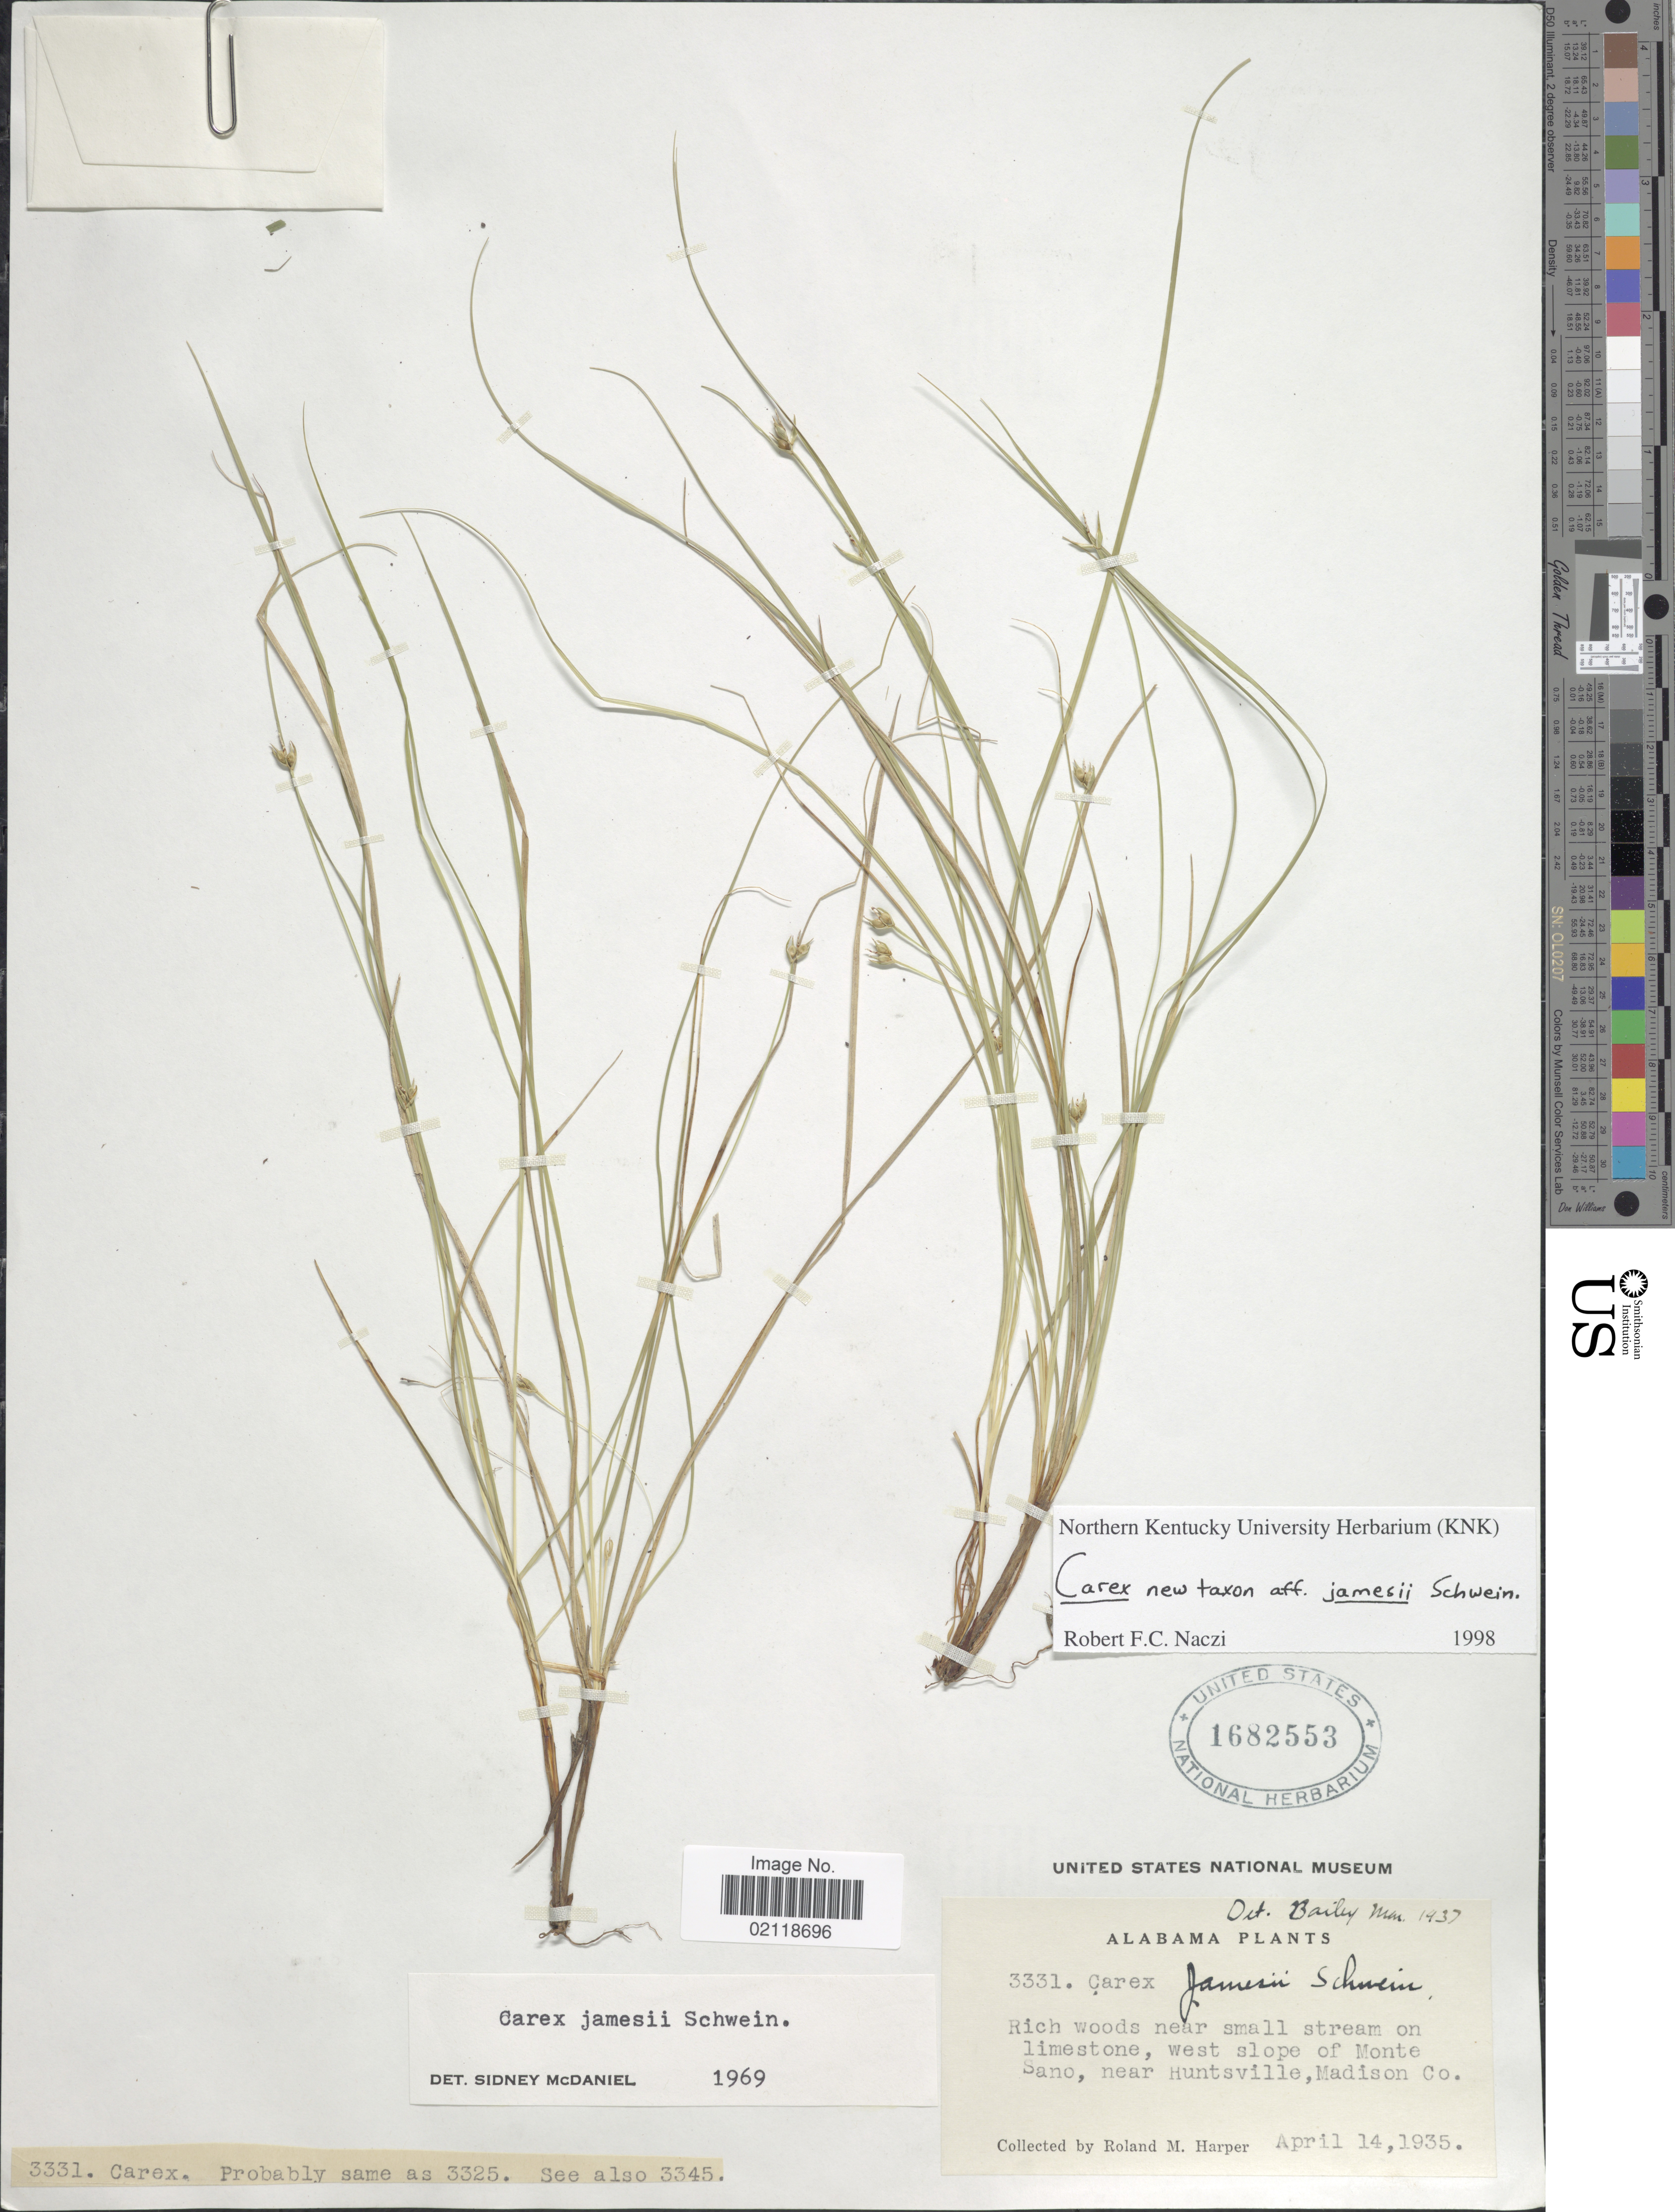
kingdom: Plantae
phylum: Tracheophyta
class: Liliopsida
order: Poales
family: Cyperaceae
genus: Carex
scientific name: Carex jamesii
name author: Schwein.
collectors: R. M. Harper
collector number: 3331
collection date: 1935-04-14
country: United States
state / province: Alabama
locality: Rich woods near small stream on limestone, west slope of Monte Sano, near Huntsville, Madison Co.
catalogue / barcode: US 1682553